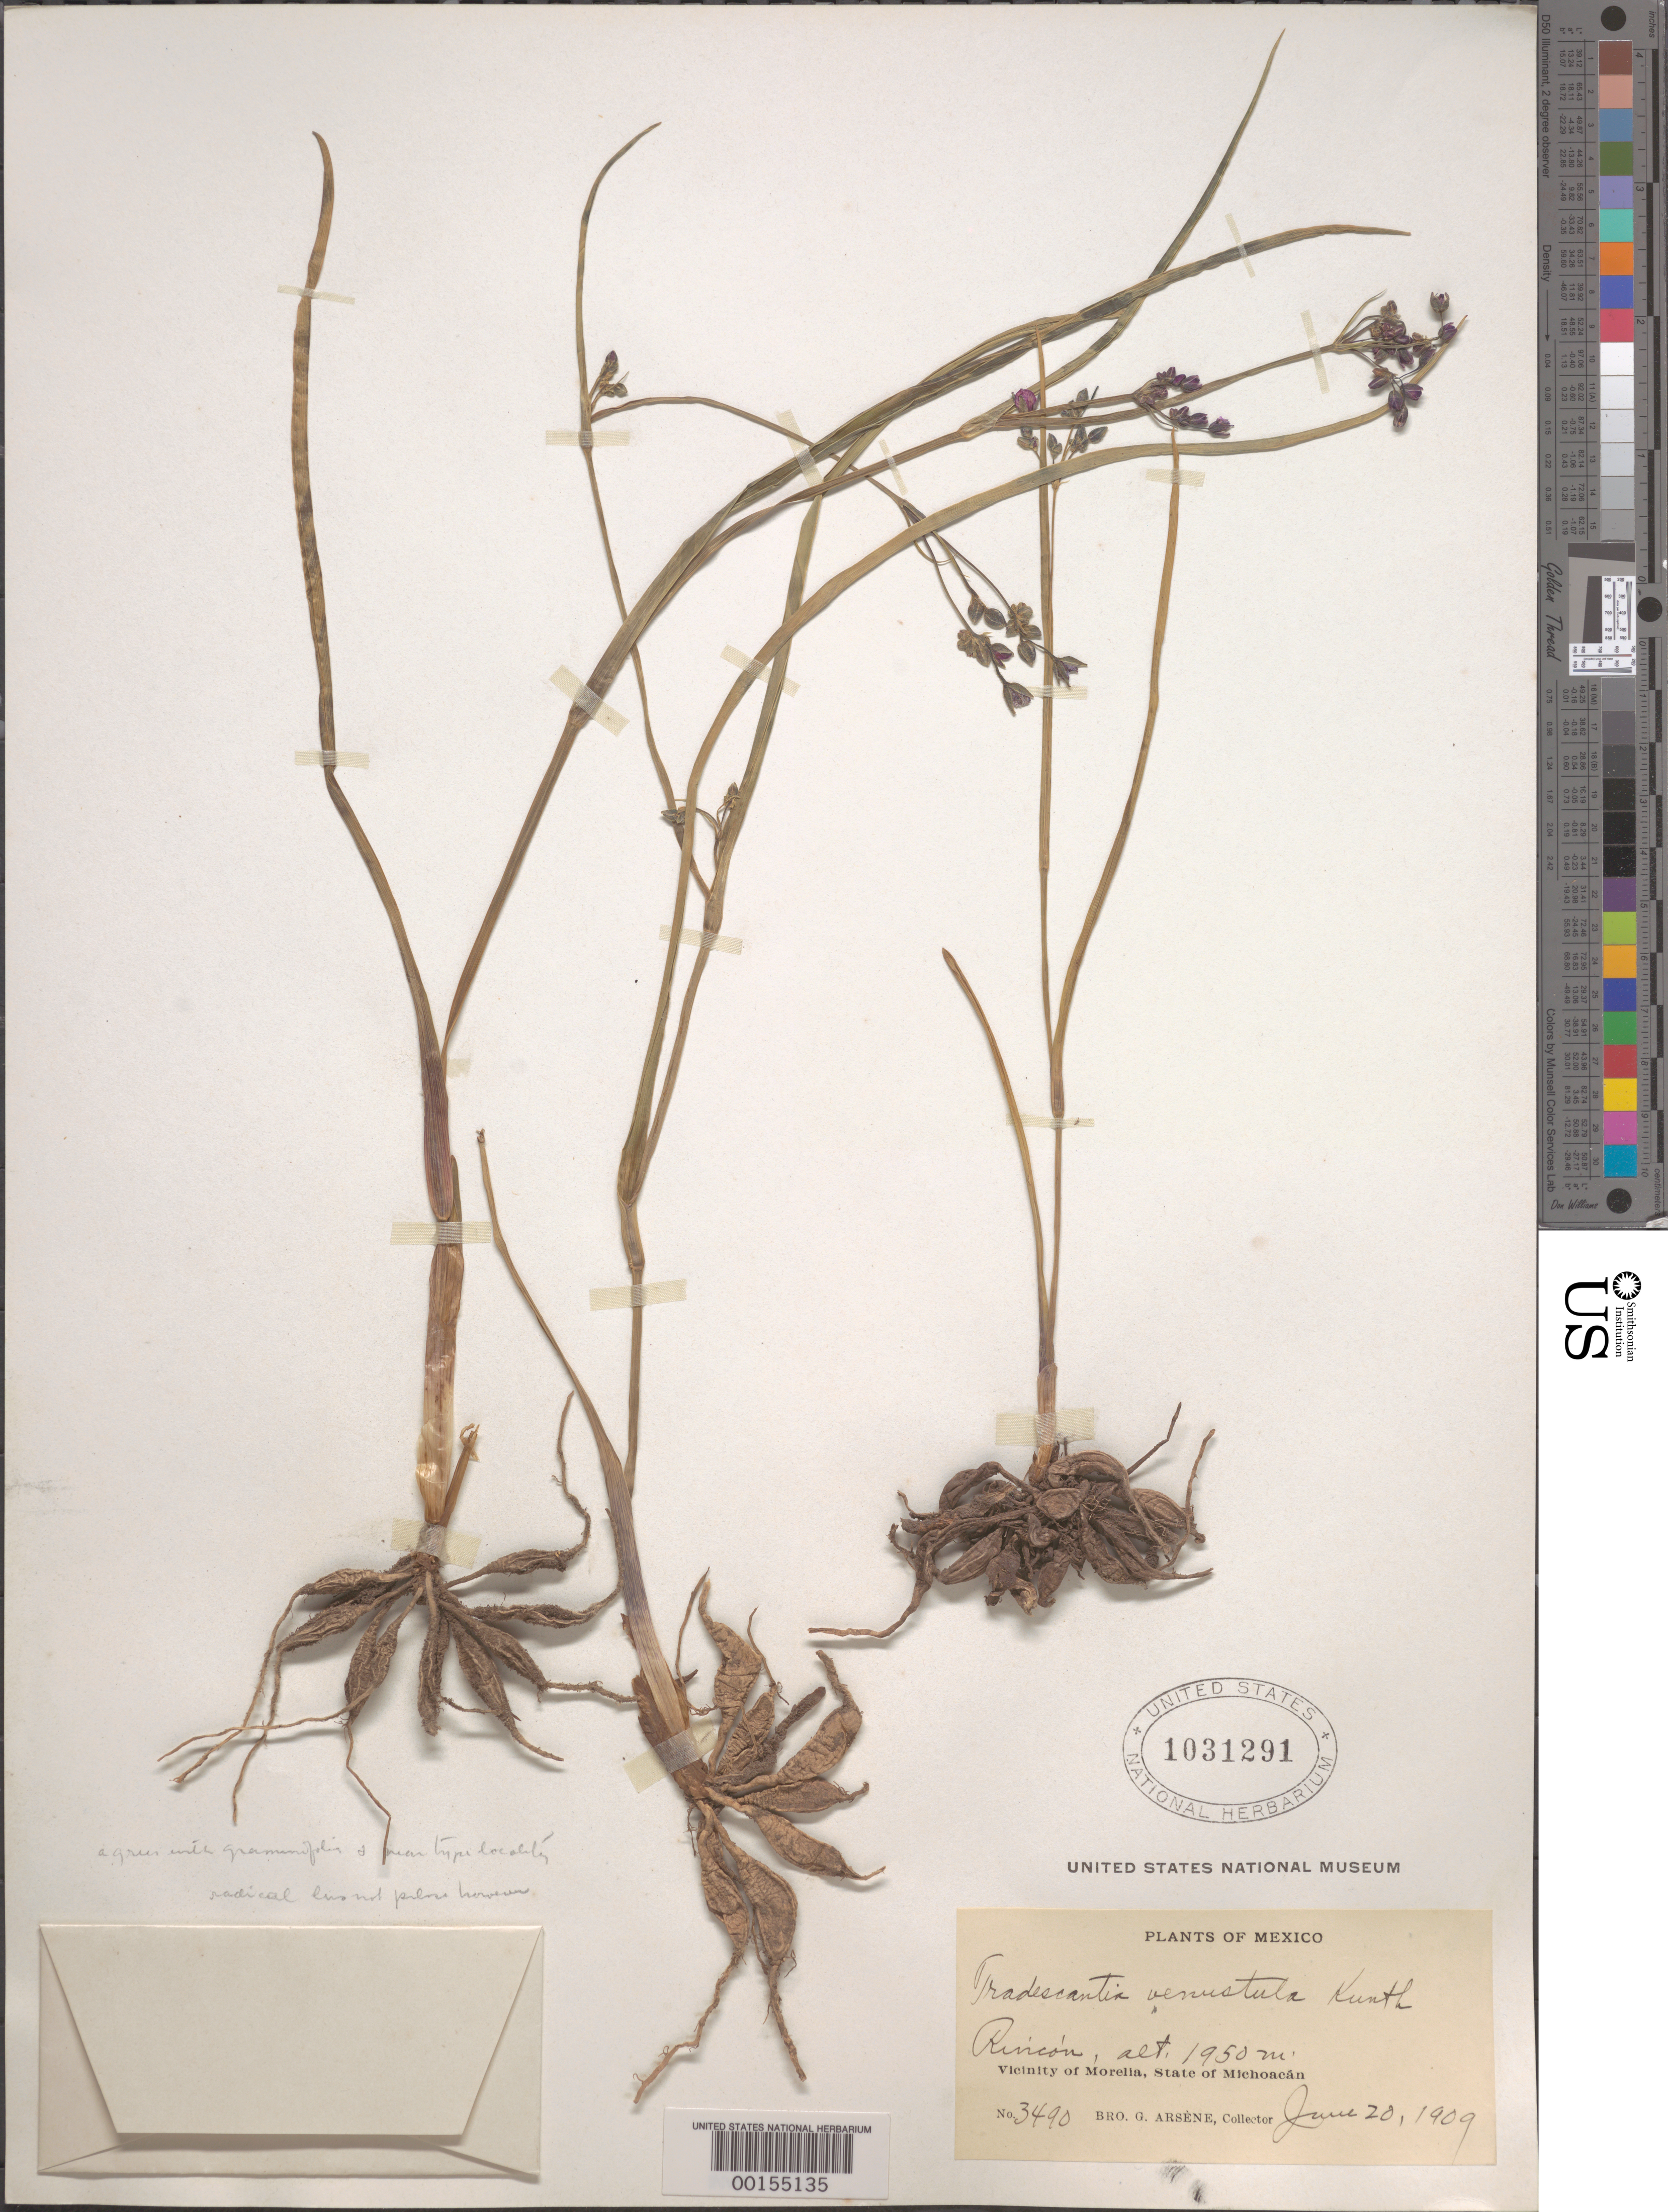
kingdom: Plantae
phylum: Tracheophyta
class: Liliopsida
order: Commelinales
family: Commelinaceae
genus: Gibasis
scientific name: Gibasis linearis var. graminifolia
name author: (C.B. Clarke) Rohweder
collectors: Bro. G. Arsène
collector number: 3490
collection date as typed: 20 Jun 1909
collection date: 1909-06-20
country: Mexico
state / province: Michoacán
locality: Rincon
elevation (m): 1950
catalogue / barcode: US 1031291